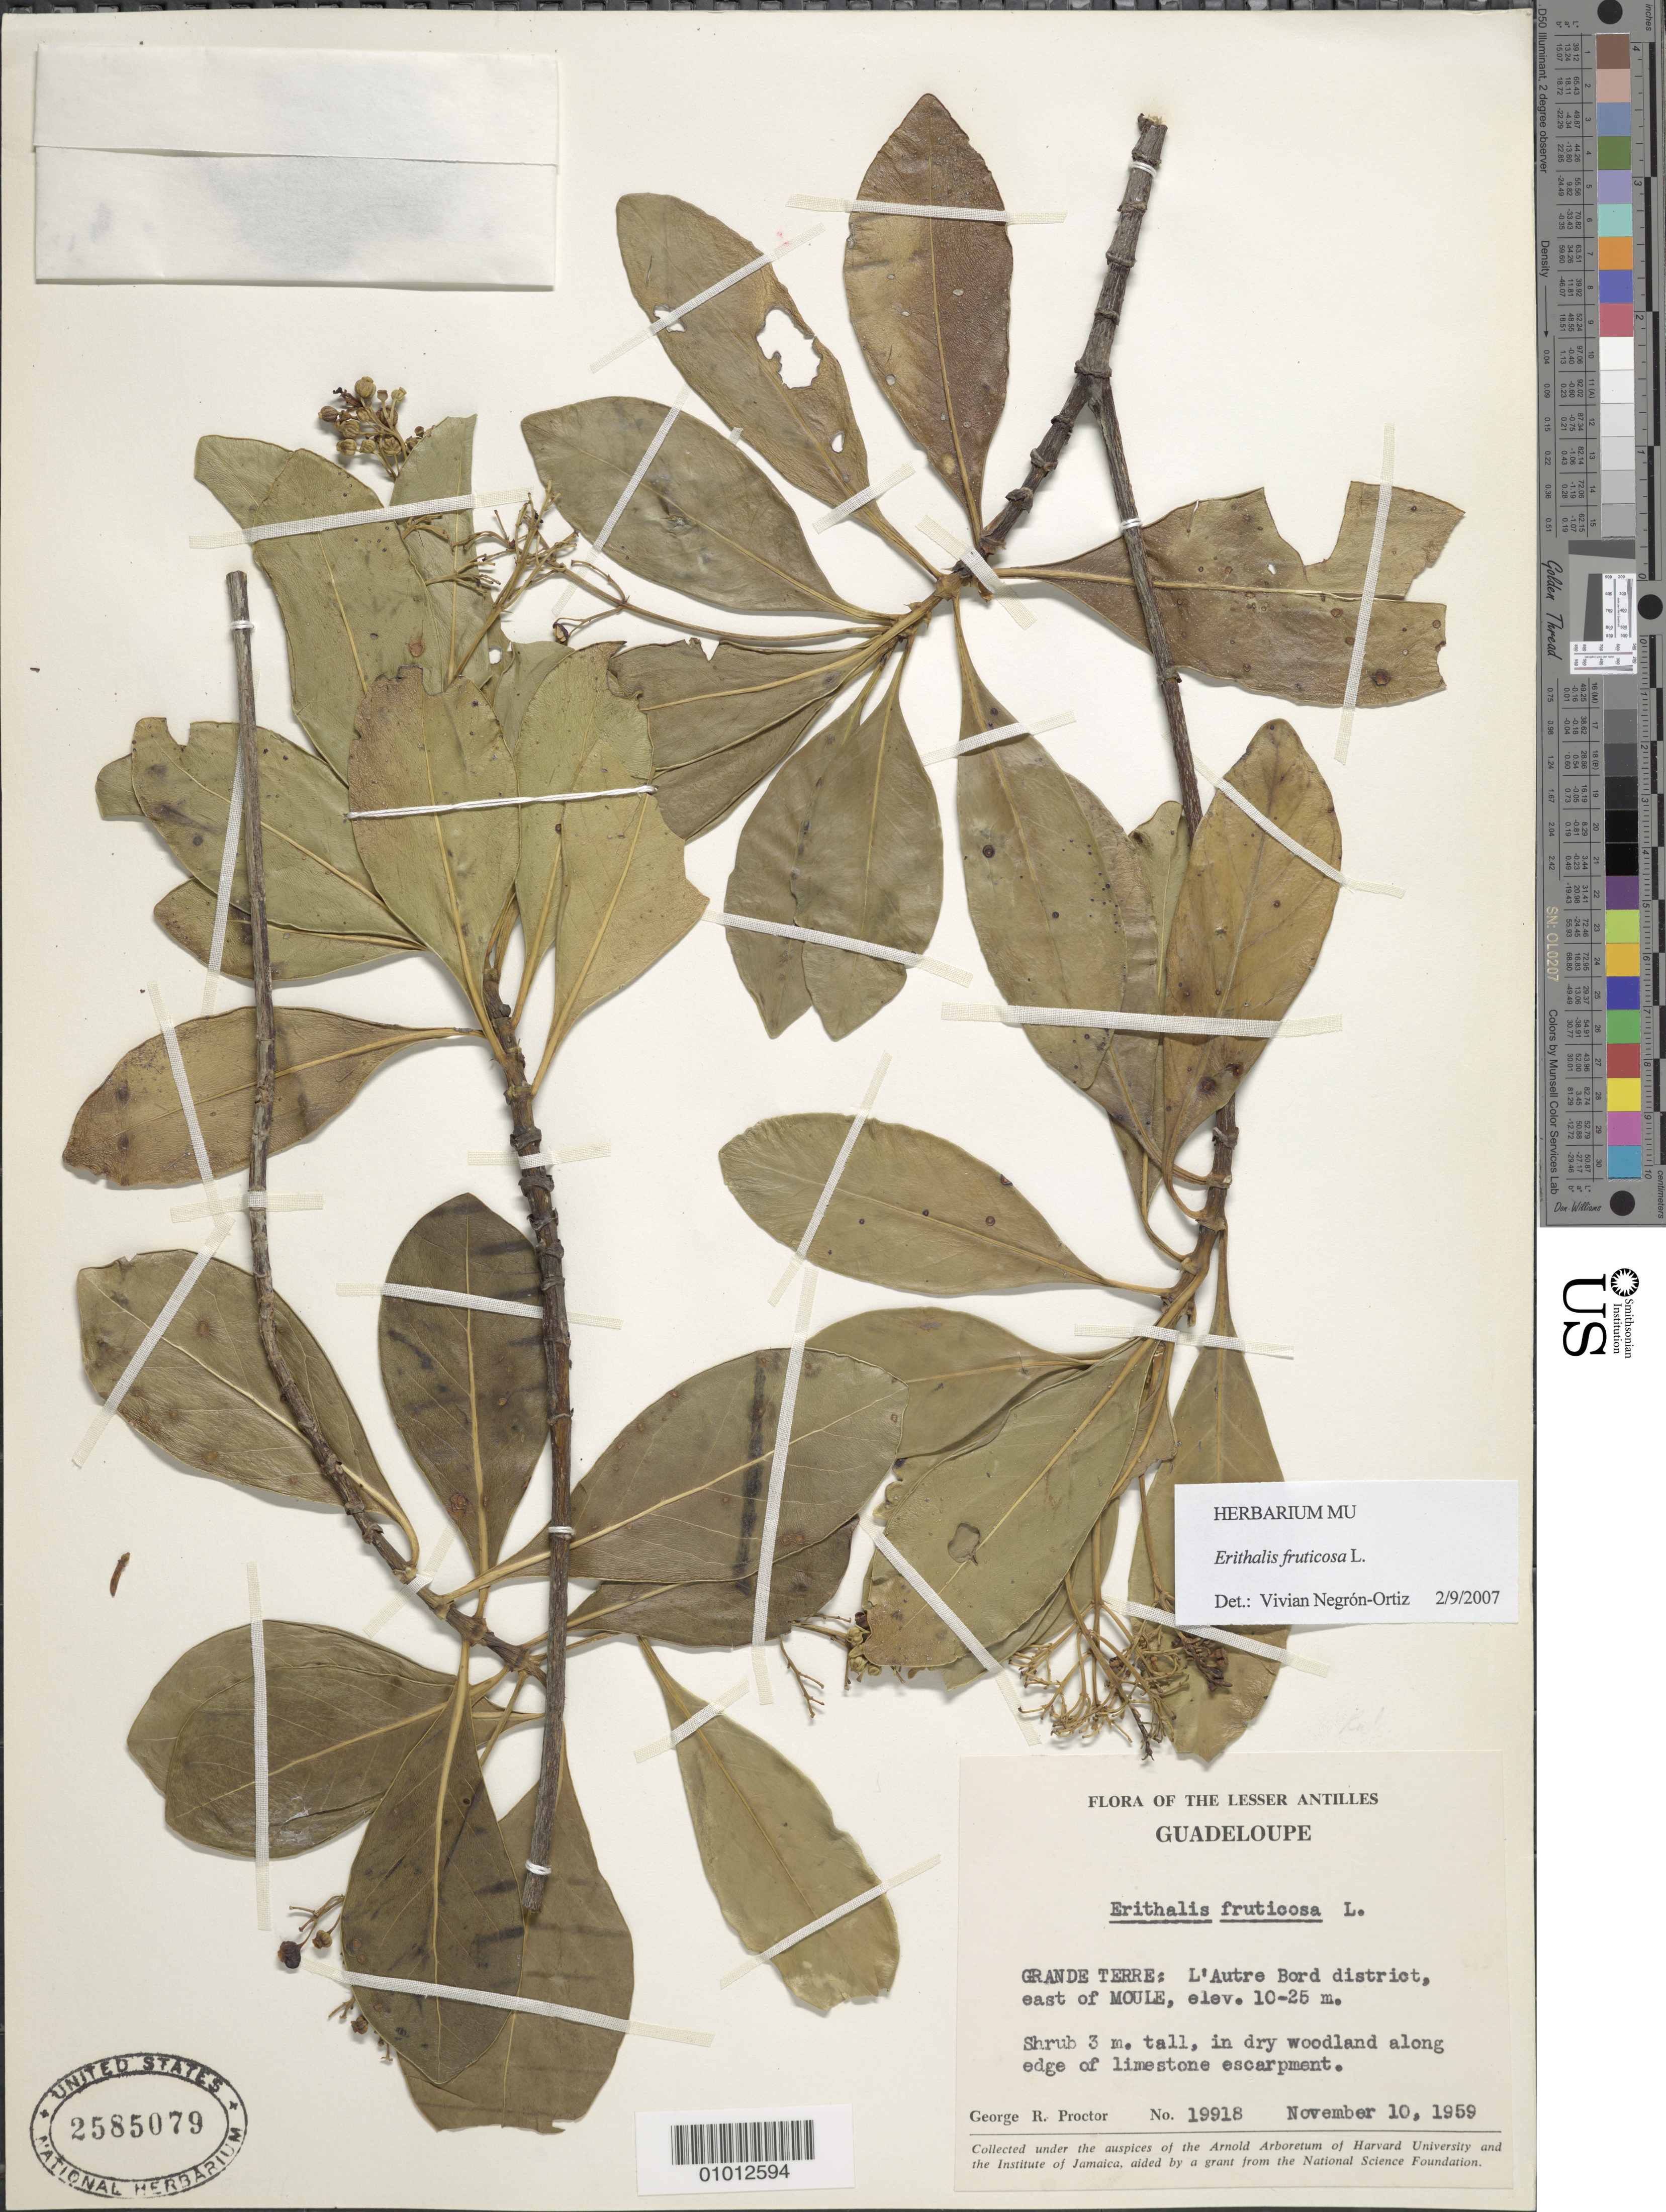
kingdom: Plantae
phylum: Tracheophyta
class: Magnoliopsida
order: Gentianales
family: Rubiaceae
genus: Erithalis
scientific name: Erithalis fruticosa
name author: L.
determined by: Negrón-Ortiz, V.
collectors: G. R. Proctor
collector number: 19918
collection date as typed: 10 Nov 1959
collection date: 1959-11-10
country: Guadeloupe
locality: Grande Terre, l'Autre Bord district, east of Moule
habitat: In dry woodland along edge of limestone escarpment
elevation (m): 10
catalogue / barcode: US 2585079